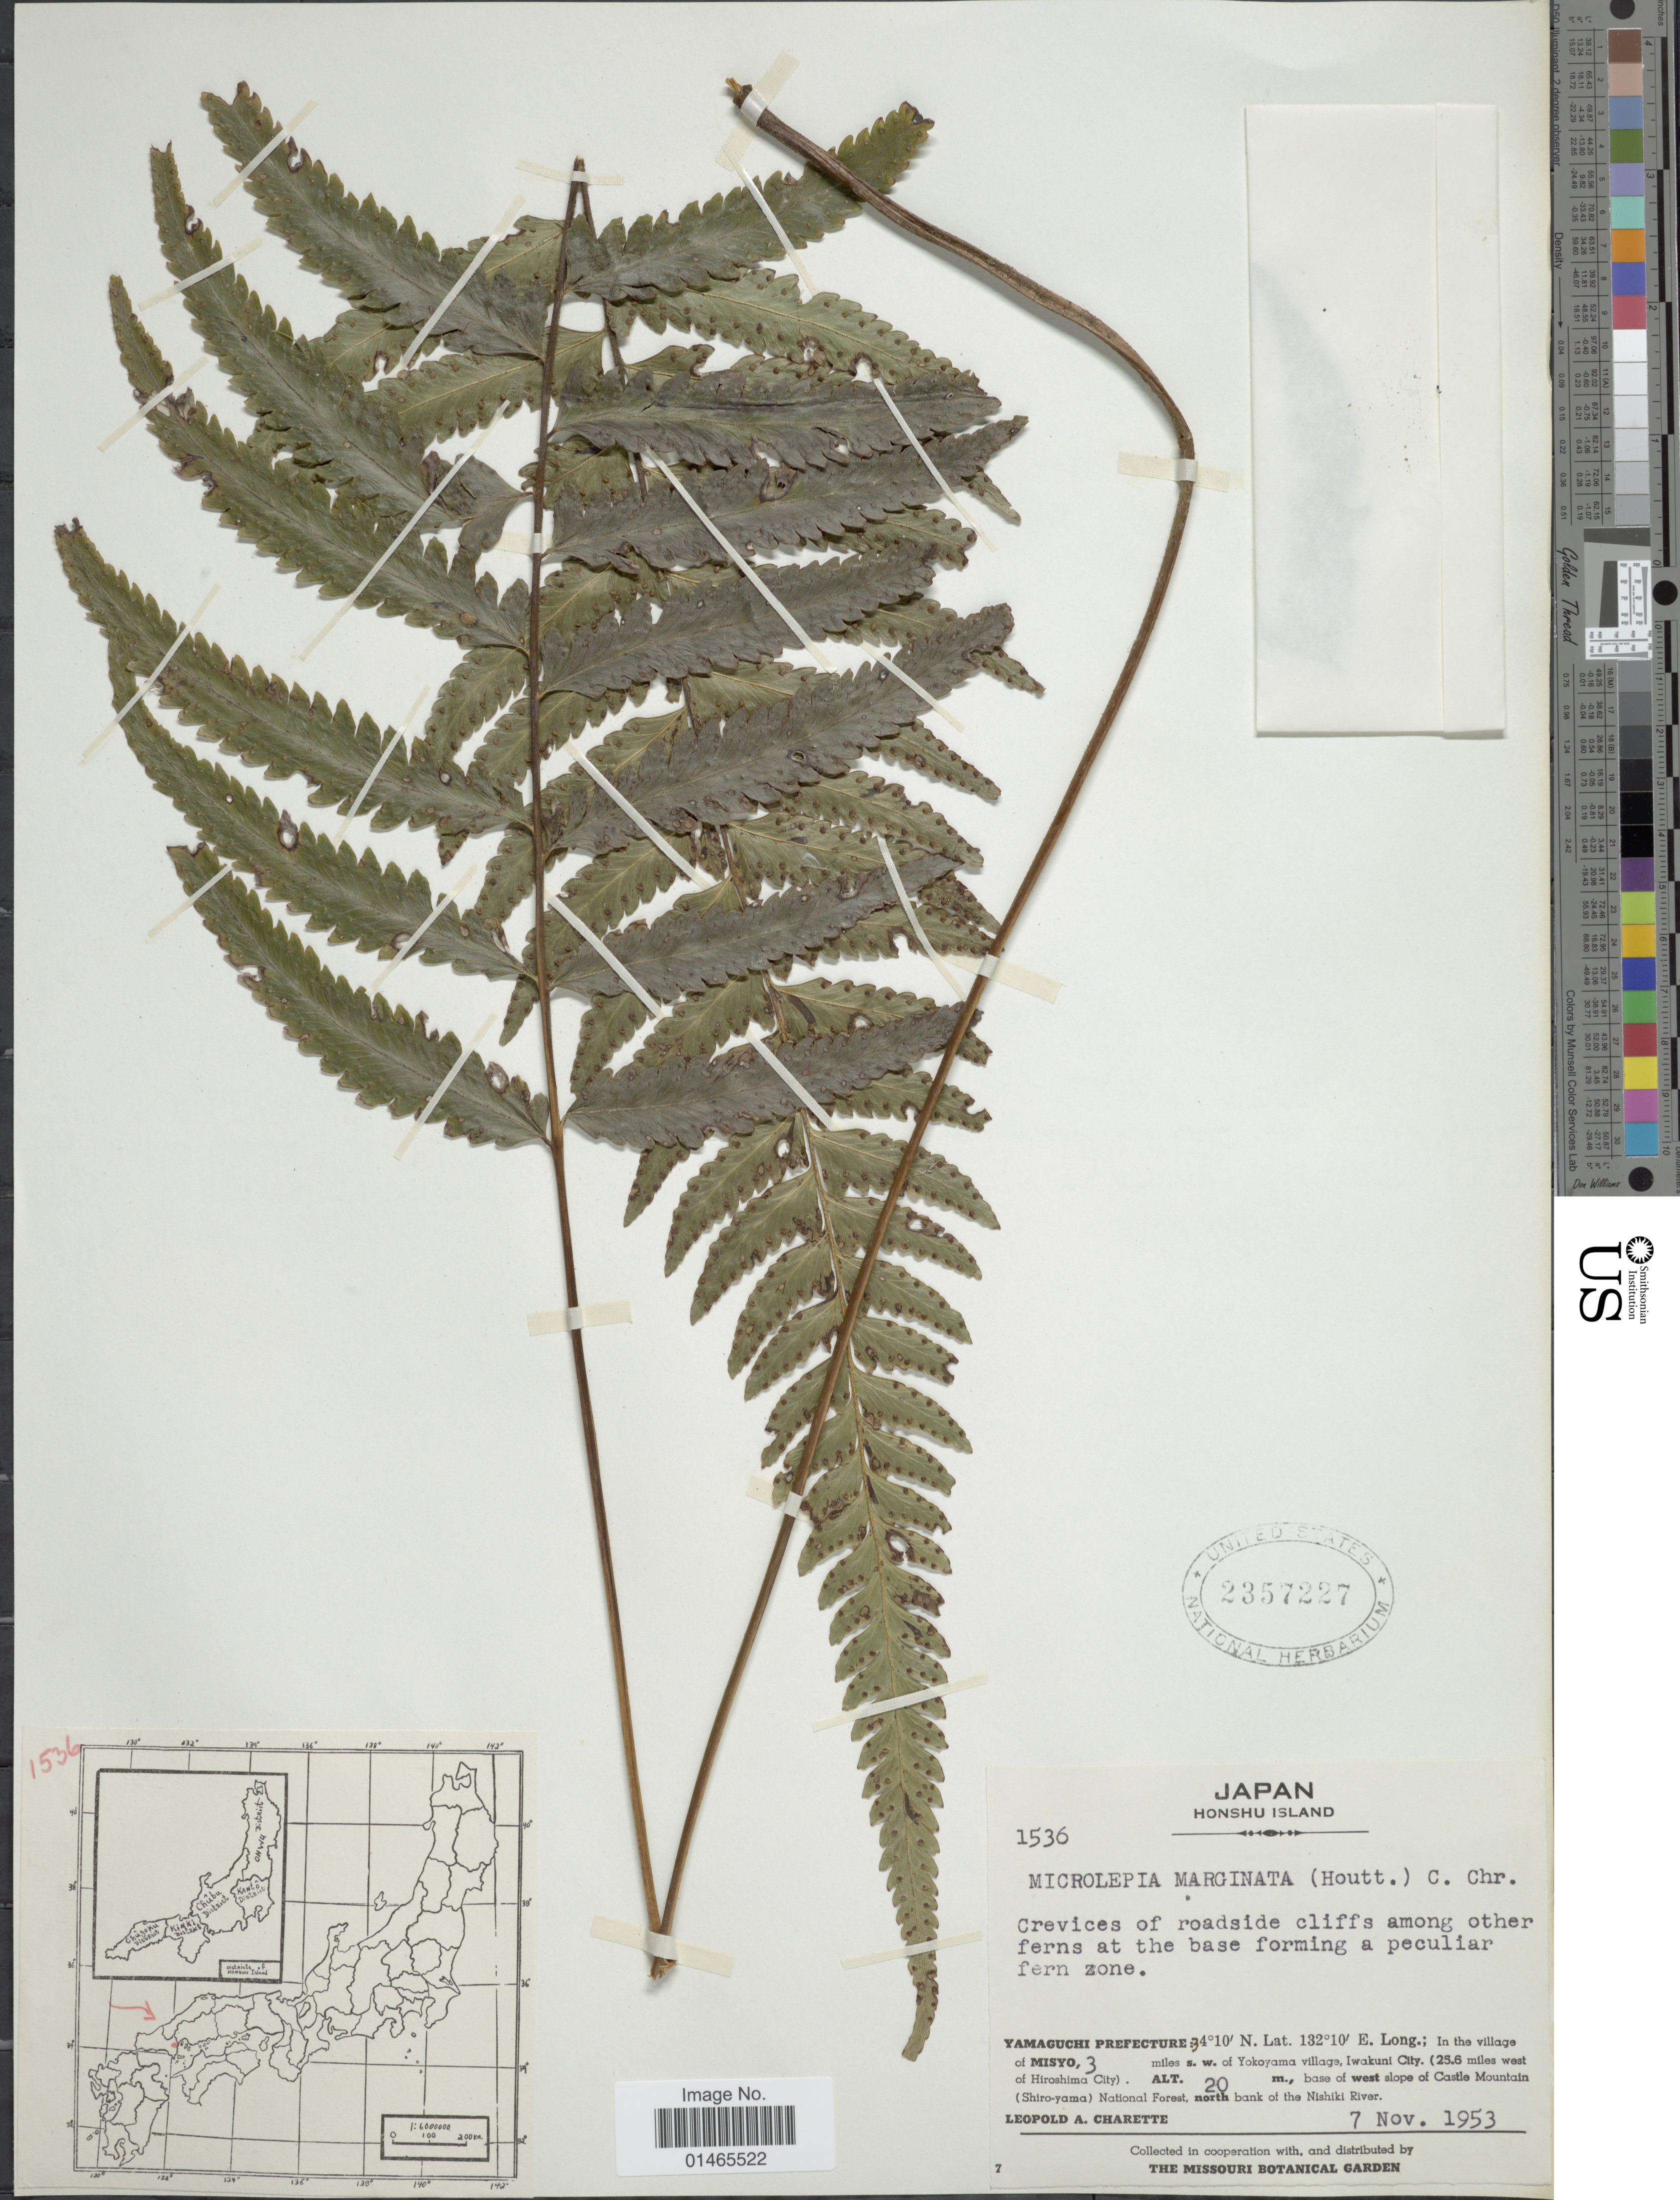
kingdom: Plantae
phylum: Tracheophyta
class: Polypodiopsida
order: Polypodiales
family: Dennstaedtiaceae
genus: Microlepia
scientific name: Microlepia marginata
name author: (Houtt.) C. Chr.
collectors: L. A. Charette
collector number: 1536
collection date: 1953-11-07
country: Japan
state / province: Yamaguti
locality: In the village of Misyo, 3 miles s.w. of Yokoyama village, Iwakuni City (25.6 miles wesr of Hiroshima City), base of west slope of Castle Mountain (Shiro-yama) National Forest, north bank of Nishiki River)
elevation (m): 20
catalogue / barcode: US 2357227